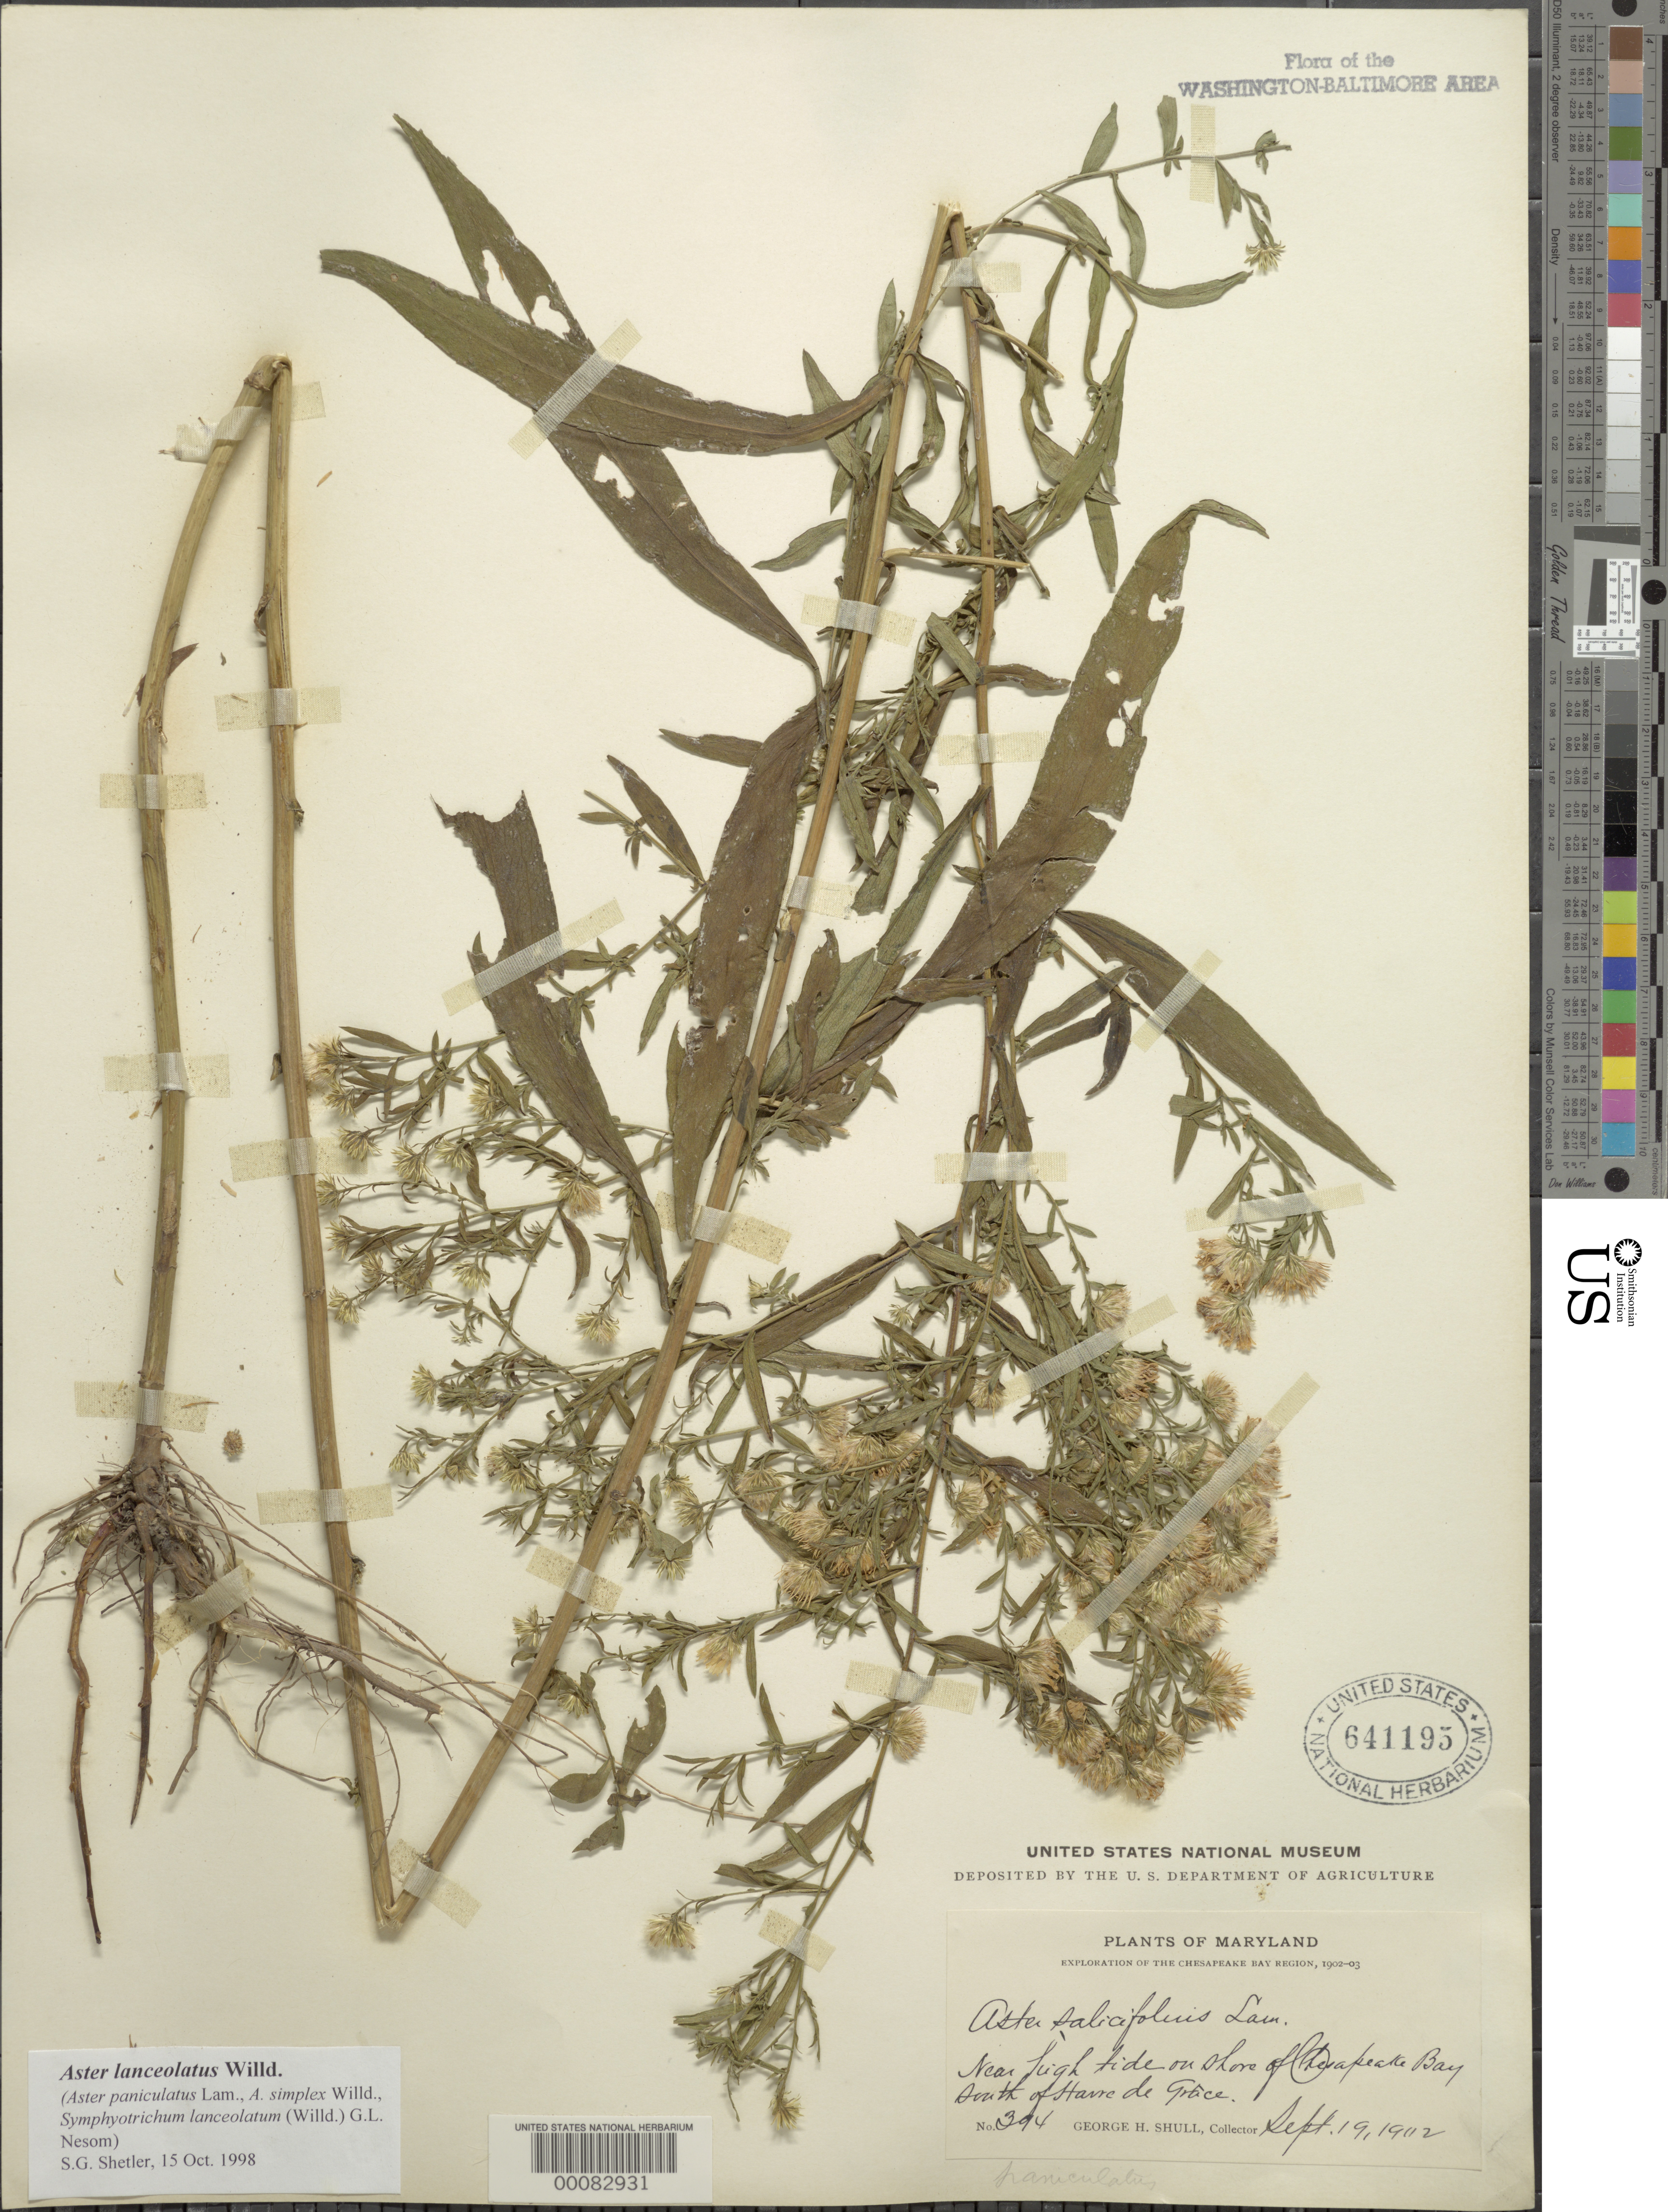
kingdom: Plantae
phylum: Tracheophyta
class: Magnoliopsida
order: Asterales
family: Asteraceae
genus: Symphyotrichum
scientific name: Symphyotrichum lanceolatum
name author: (Willd.) G.L. Nesom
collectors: G. H. Shull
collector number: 394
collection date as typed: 19 Sep 1902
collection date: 1902-09-19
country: United States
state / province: Maryland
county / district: Harford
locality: South of Havre De Grace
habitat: High tide on shore of bay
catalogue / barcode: US 641195